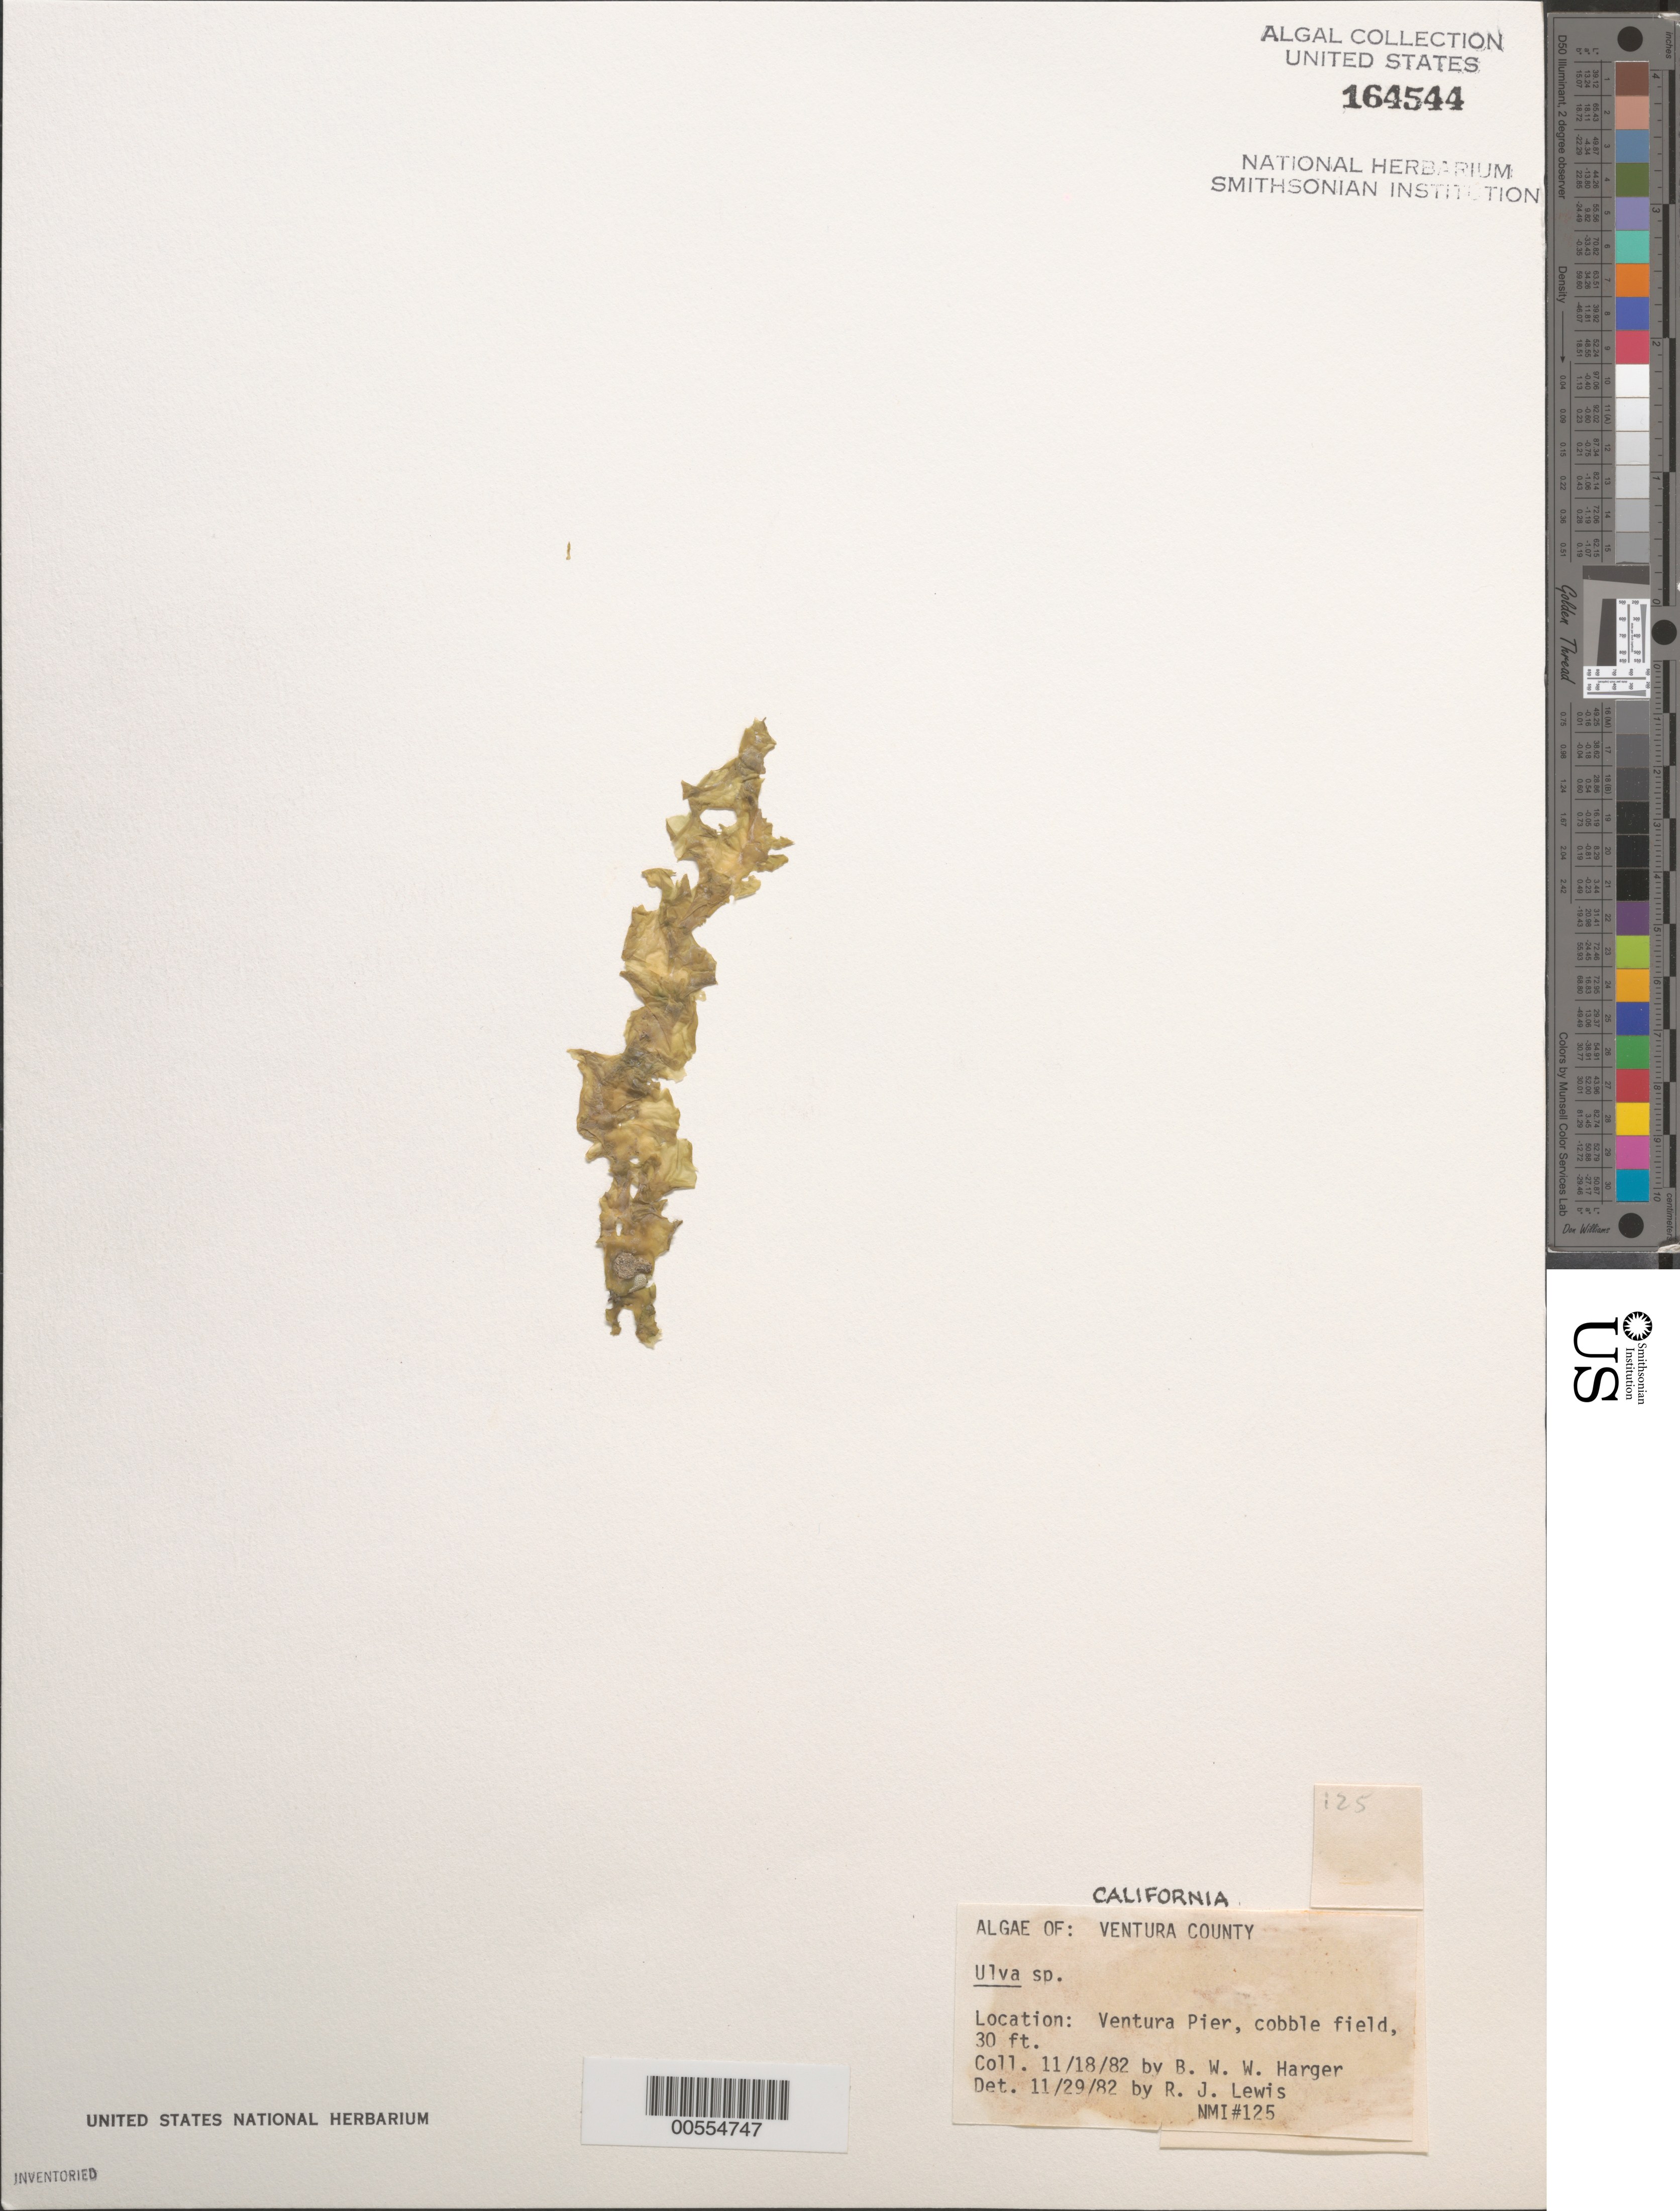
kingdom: Plantae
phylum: Chlorophyta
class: Ulvophyceae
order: Ulvales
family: Ulvaceae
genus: Ulva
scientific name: Ulva sp.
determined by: Lewis, R. J.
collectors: B. W. Harger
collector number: NMI 125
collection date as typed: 18 Nov 1982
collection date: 1982-11-18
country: United States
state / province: California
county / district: Ventura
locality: Ventura Pier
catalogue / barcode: US 164544